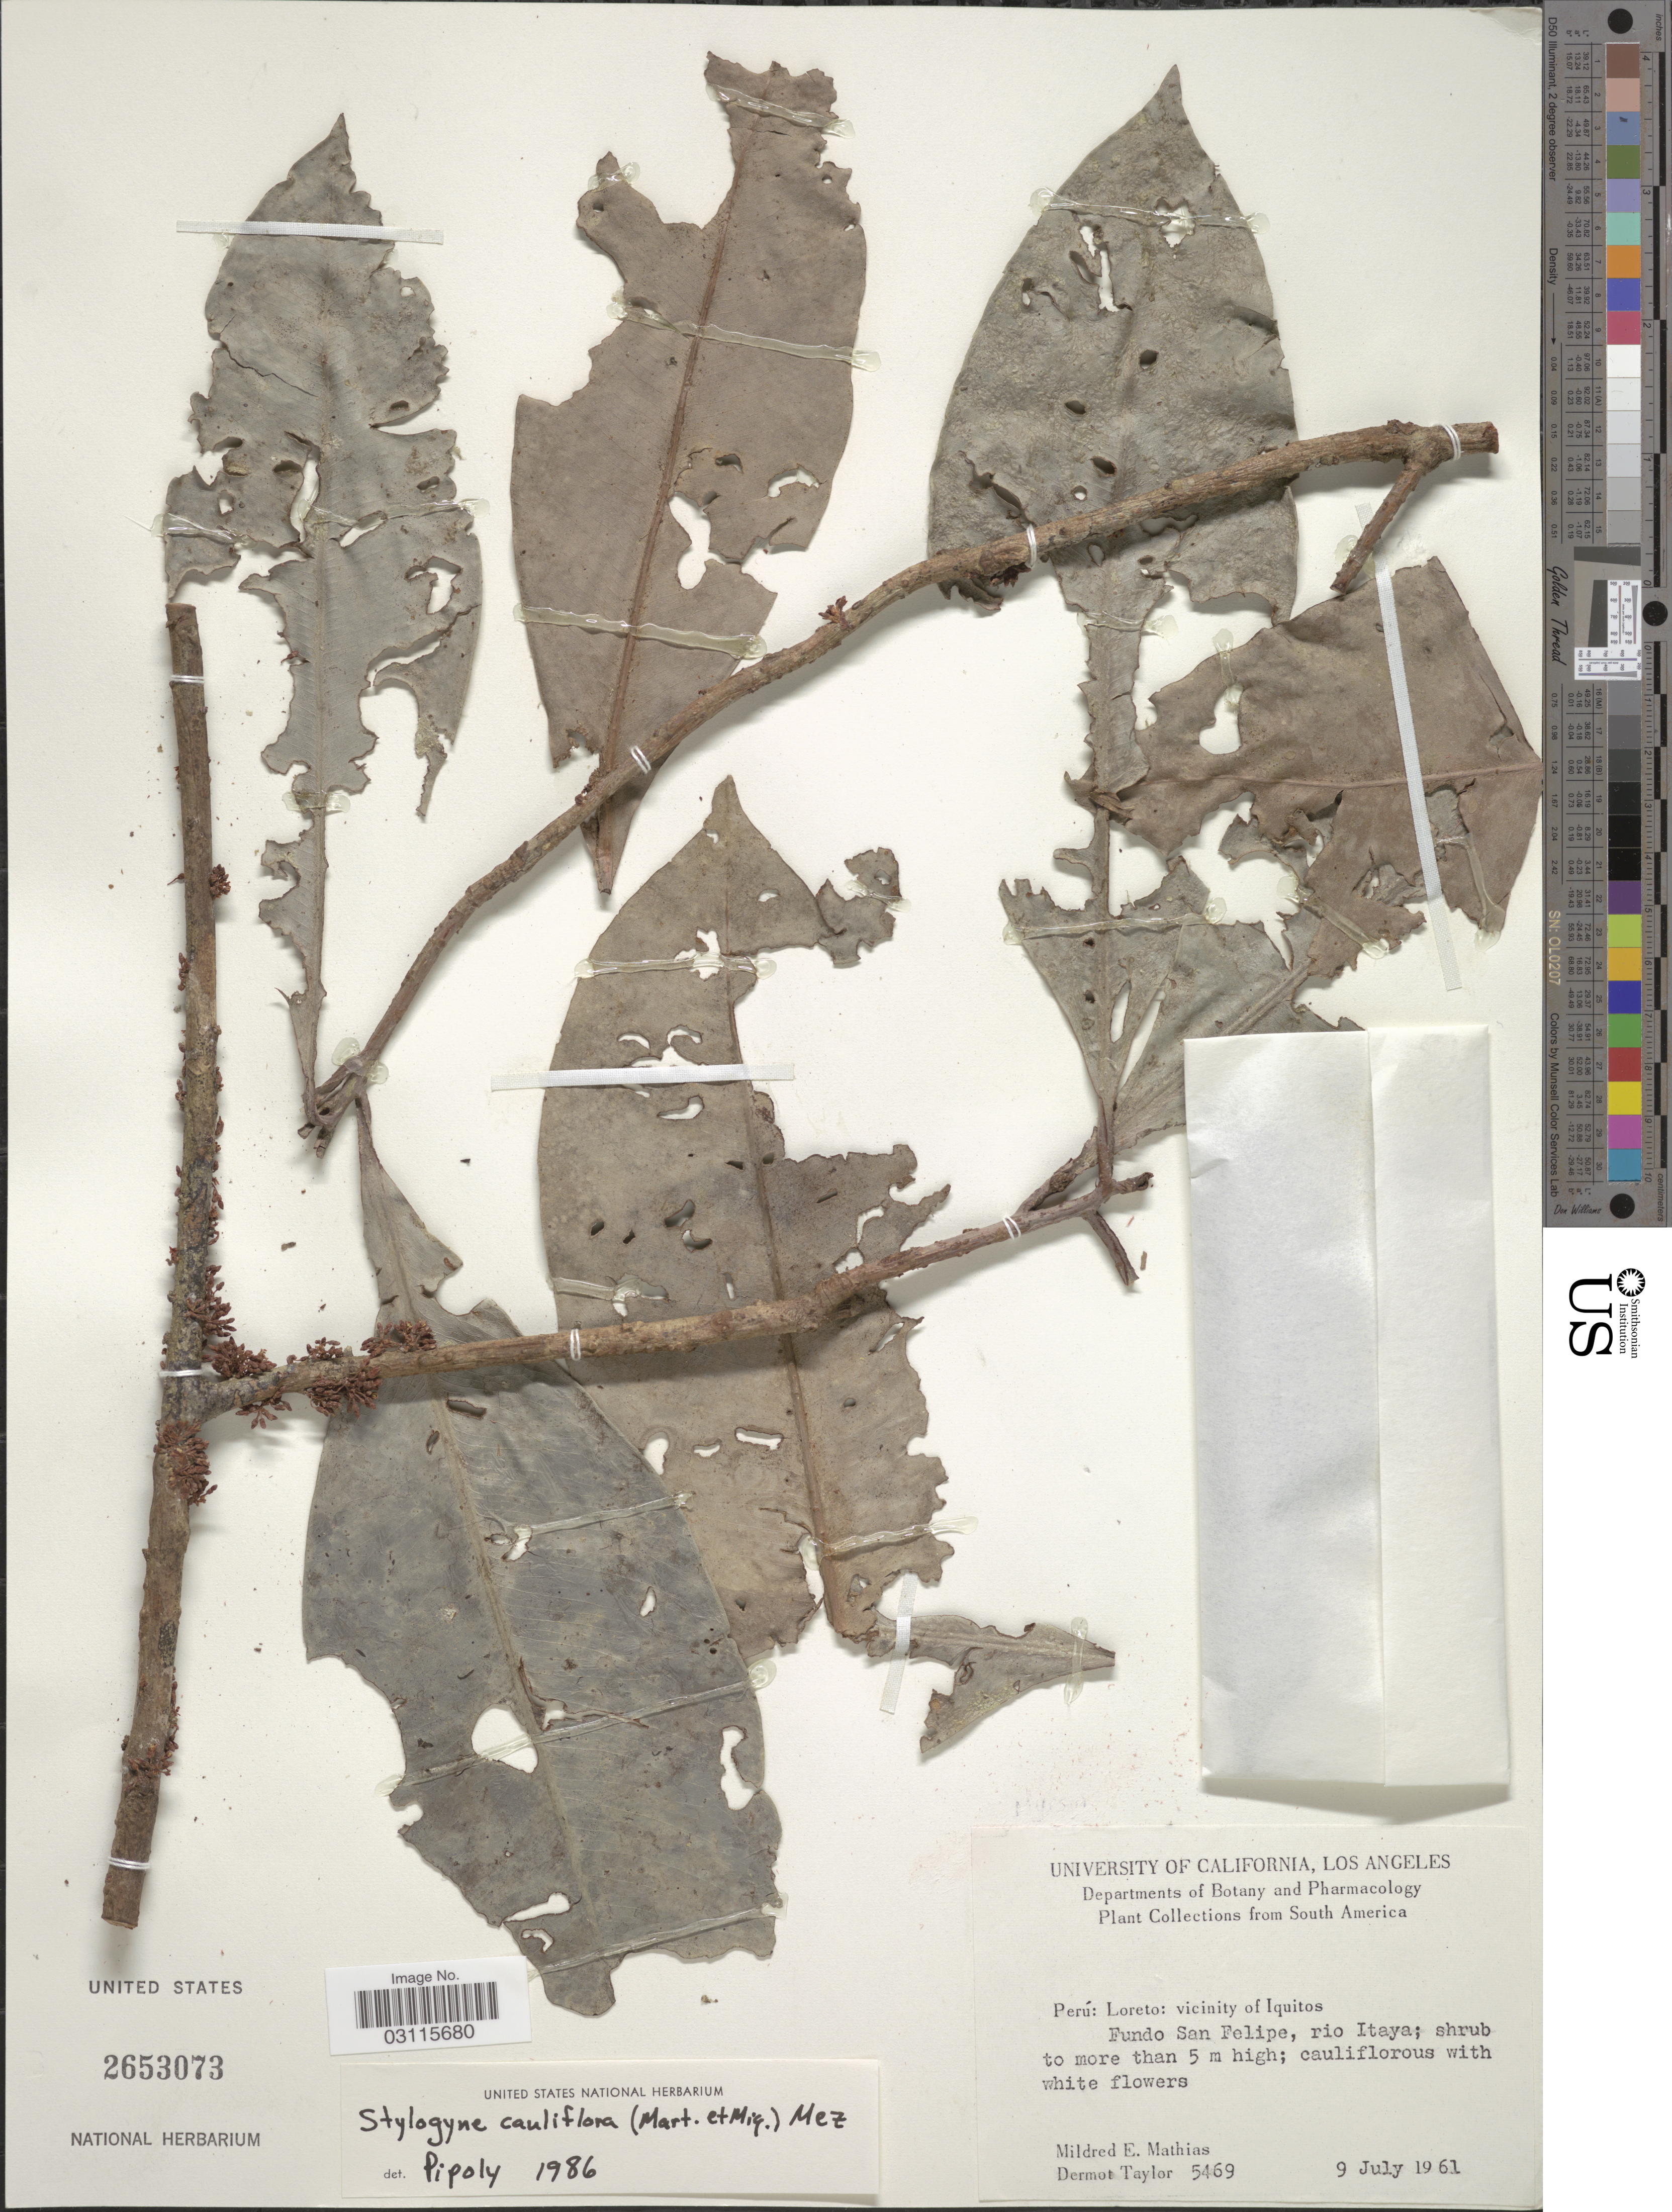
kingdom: Plantae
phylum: Tracheophyta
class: Magnoliopsida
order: Ericales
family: Primulaceae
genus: Stylogyne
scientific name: Stylogyne cauliflora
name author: (Mart. & Miq.) Mez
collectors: M. E. Mathias & D. Taylor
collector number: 5469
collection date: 1961-07-09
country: Peru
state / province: Loreto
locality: Vicinity of Iquitos. Fundo San Felipe, rio Itaya.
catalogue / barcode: US 2653073